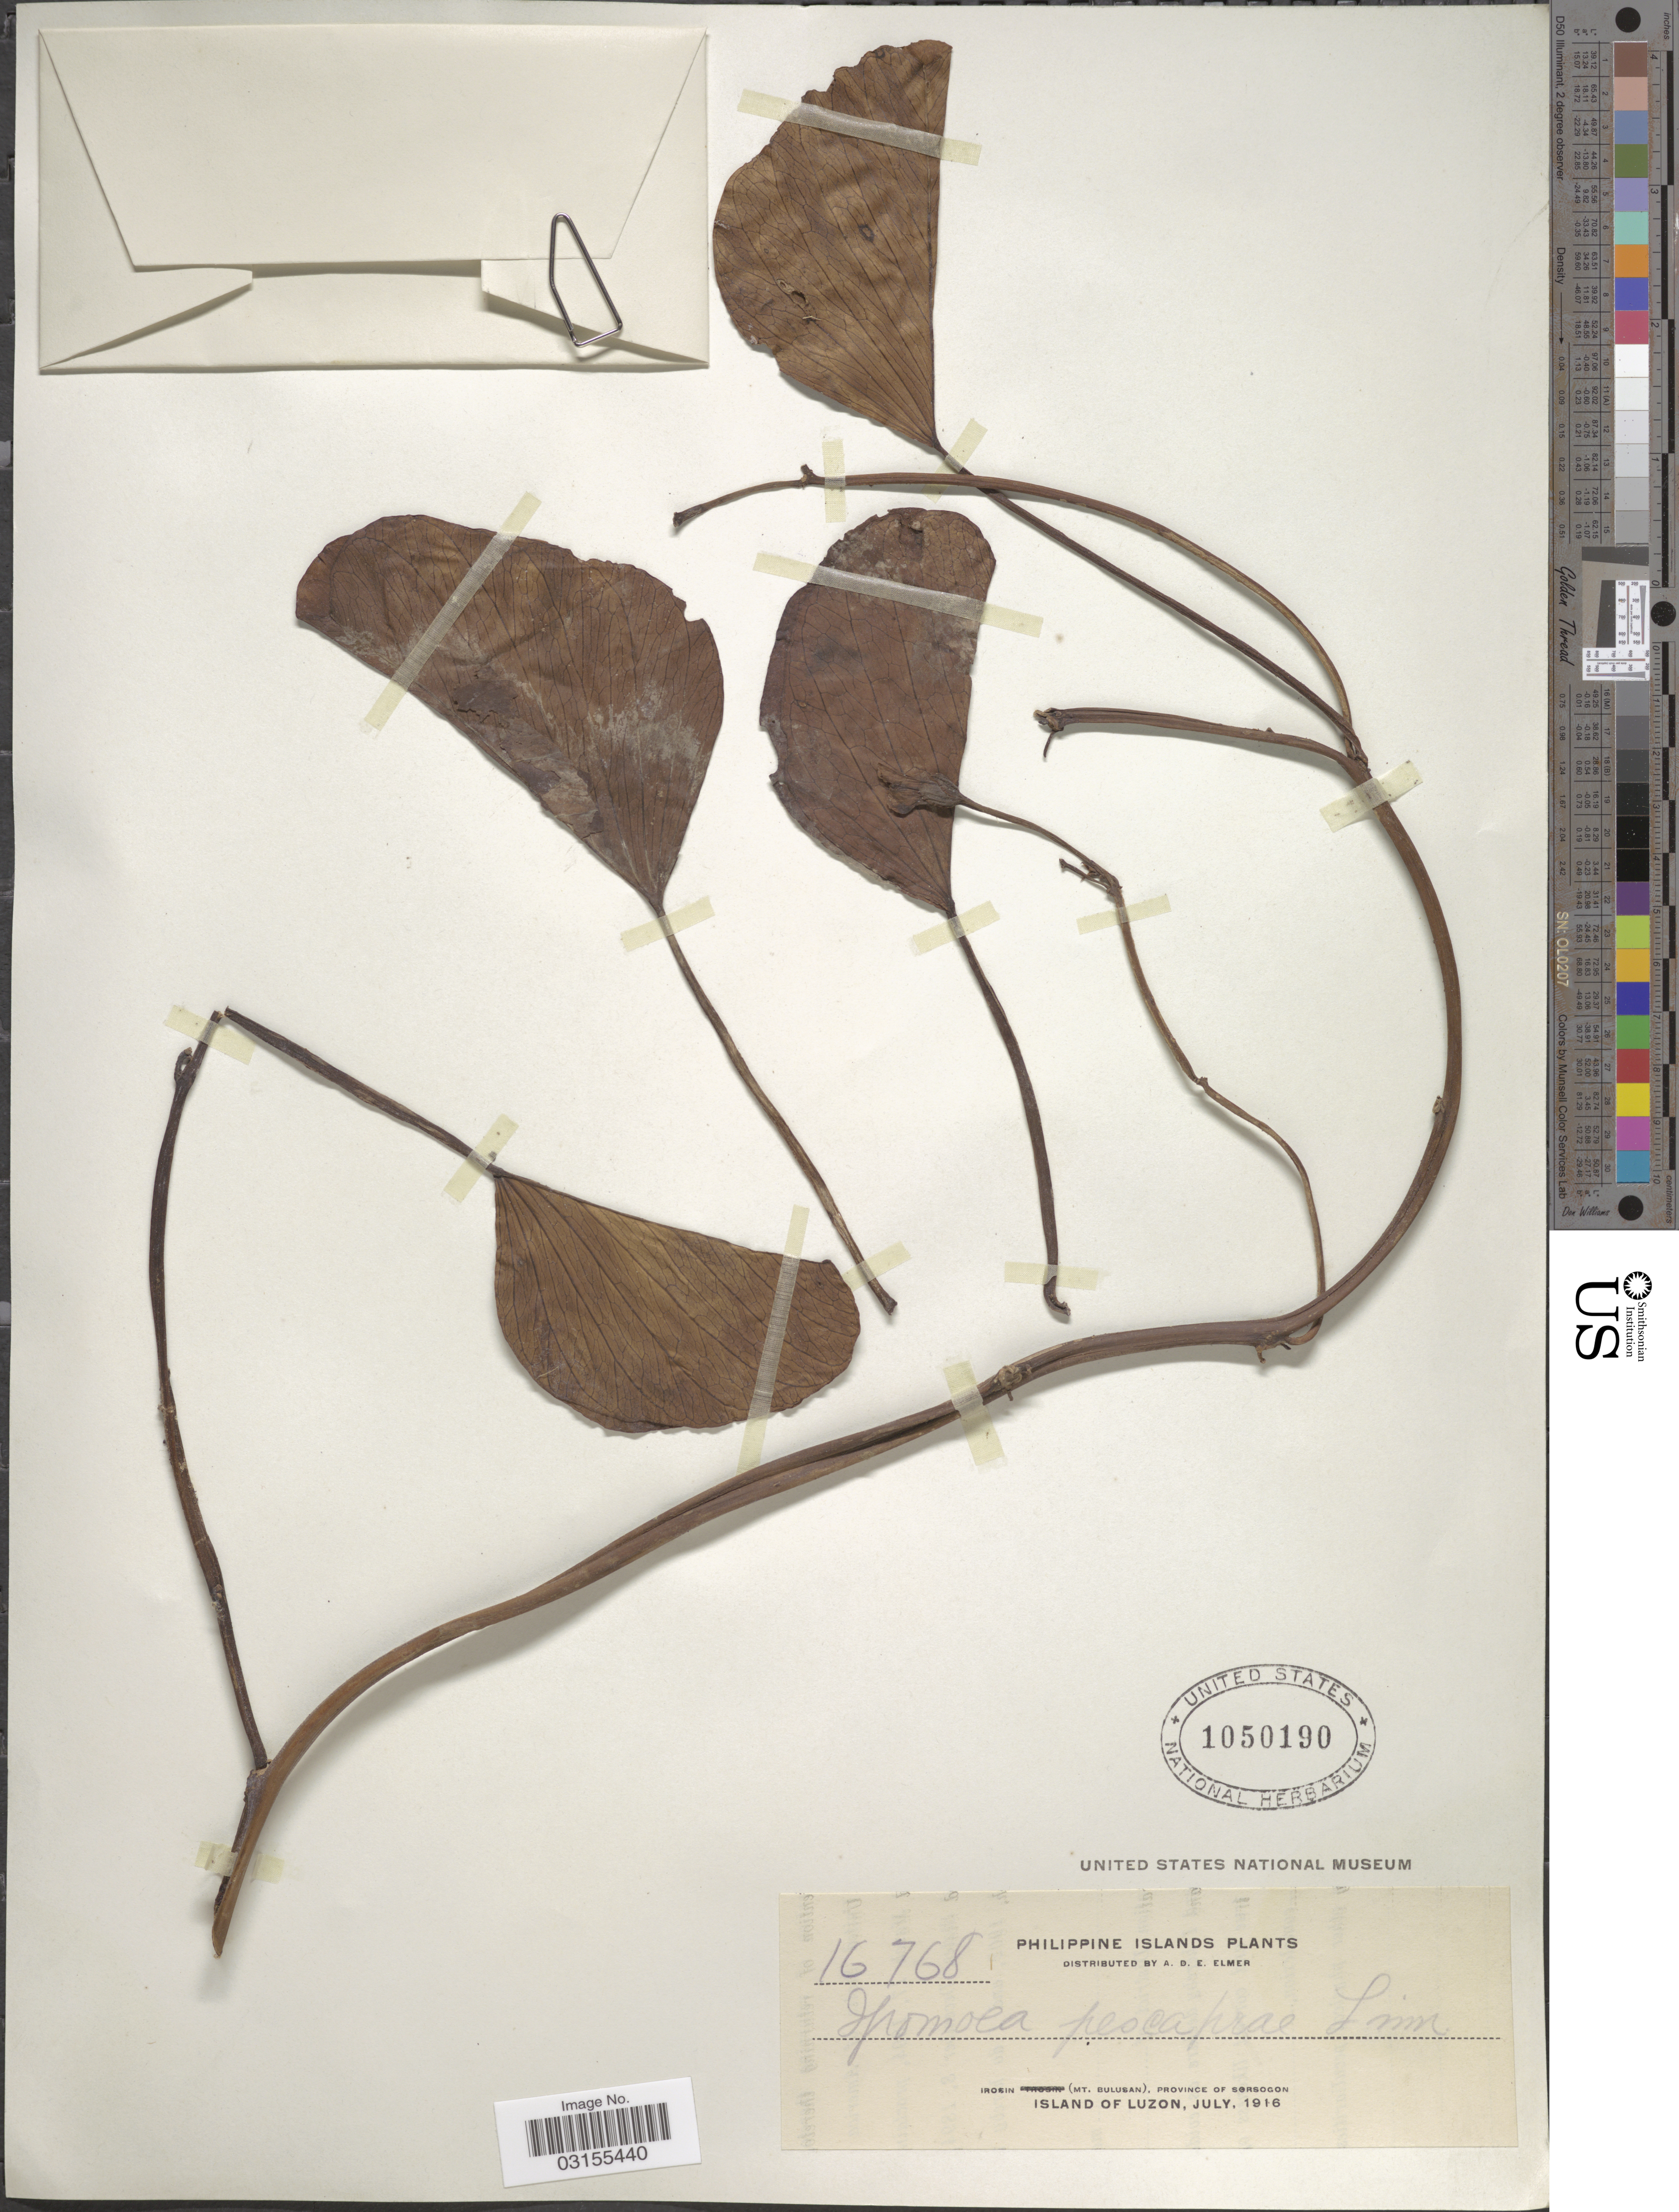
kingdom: Plantae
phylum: Tracheophyta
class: Magnoliopsida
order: Solanales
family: Convolvulaceae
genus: Ipomoea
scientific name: Ipomoea pes-caprae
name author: (L.) R. Br.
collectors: A. D. E. Elmer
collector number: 16768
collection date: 1916-07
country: Philippines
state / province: Bicol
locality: Philippine Islands, Irosin (Mt. Bulusan), Province of Sorsogon Island of Luzon.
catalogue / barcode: US 1050190